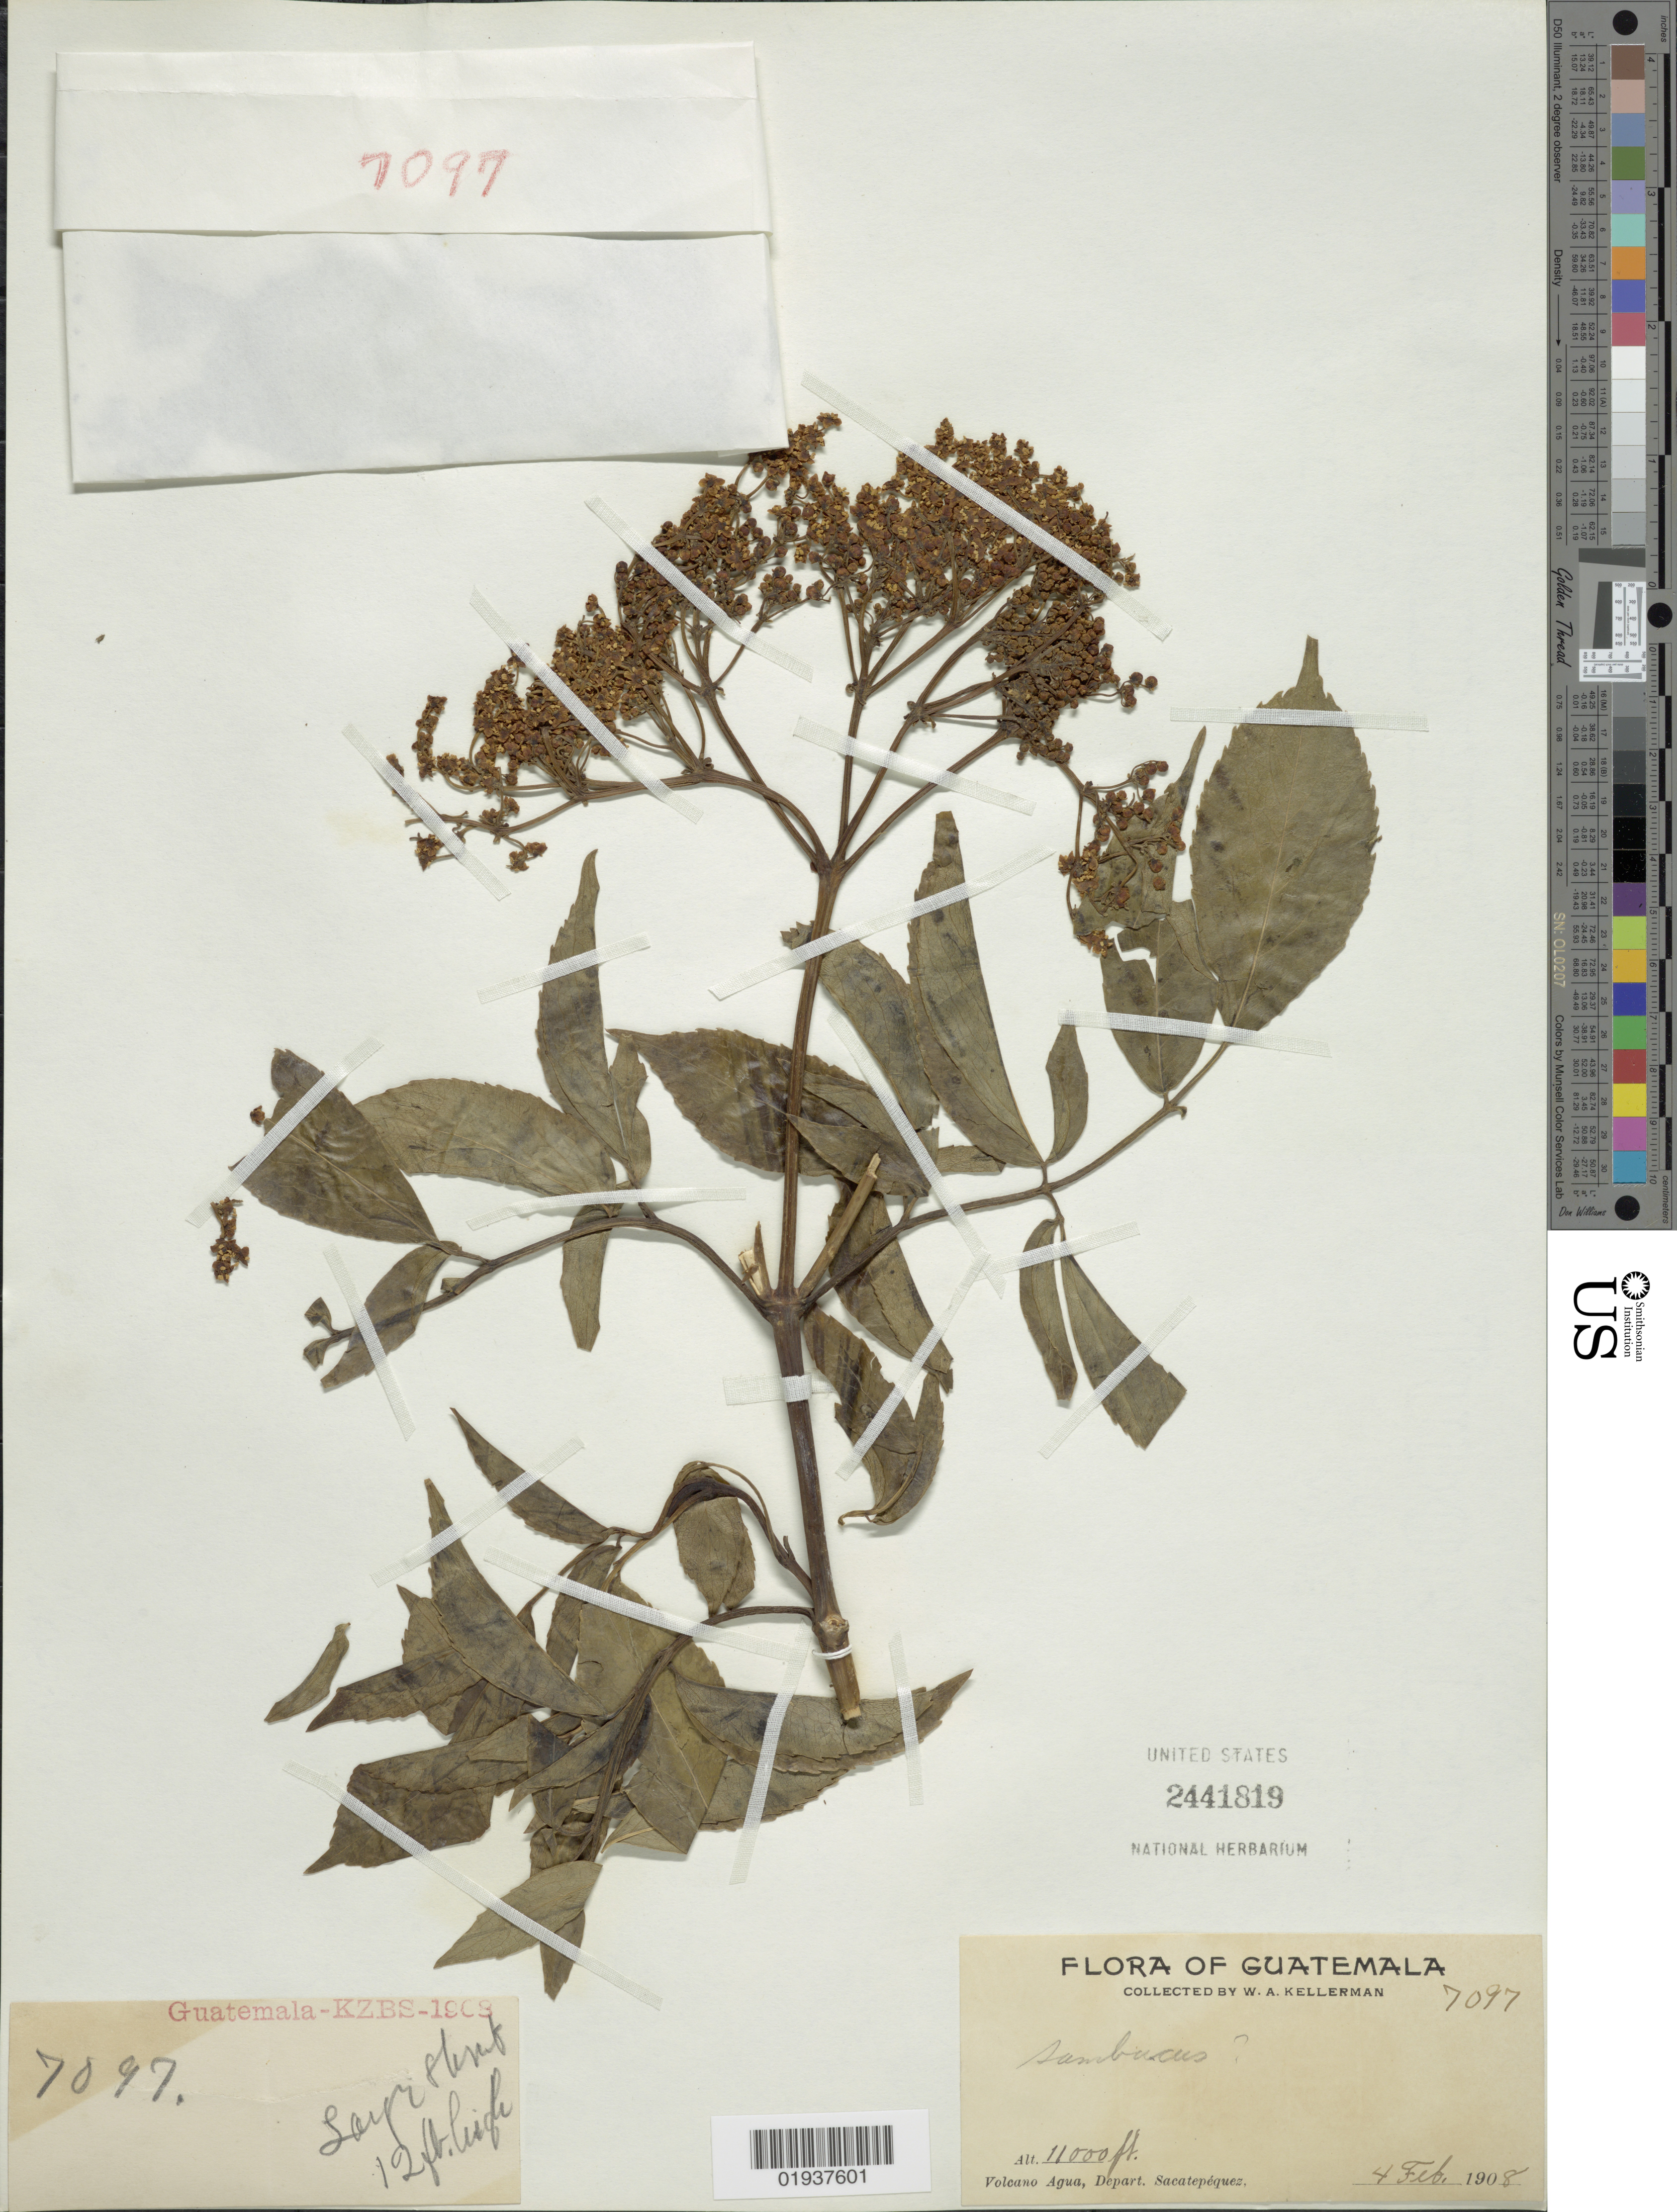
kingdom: Plantae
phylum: Tracheophyta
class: Magnoliopsida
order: Dipsacales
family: Viburnaceae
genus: Sambucus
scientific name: Sambucus sp.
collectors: W. Kellerman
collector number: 7097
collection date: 1908-02-04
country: Guatemala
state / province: Sacatepéquez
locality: Volcano Agua, Depart. Sacatepéque.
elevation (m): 3353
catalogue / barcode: US 2441819